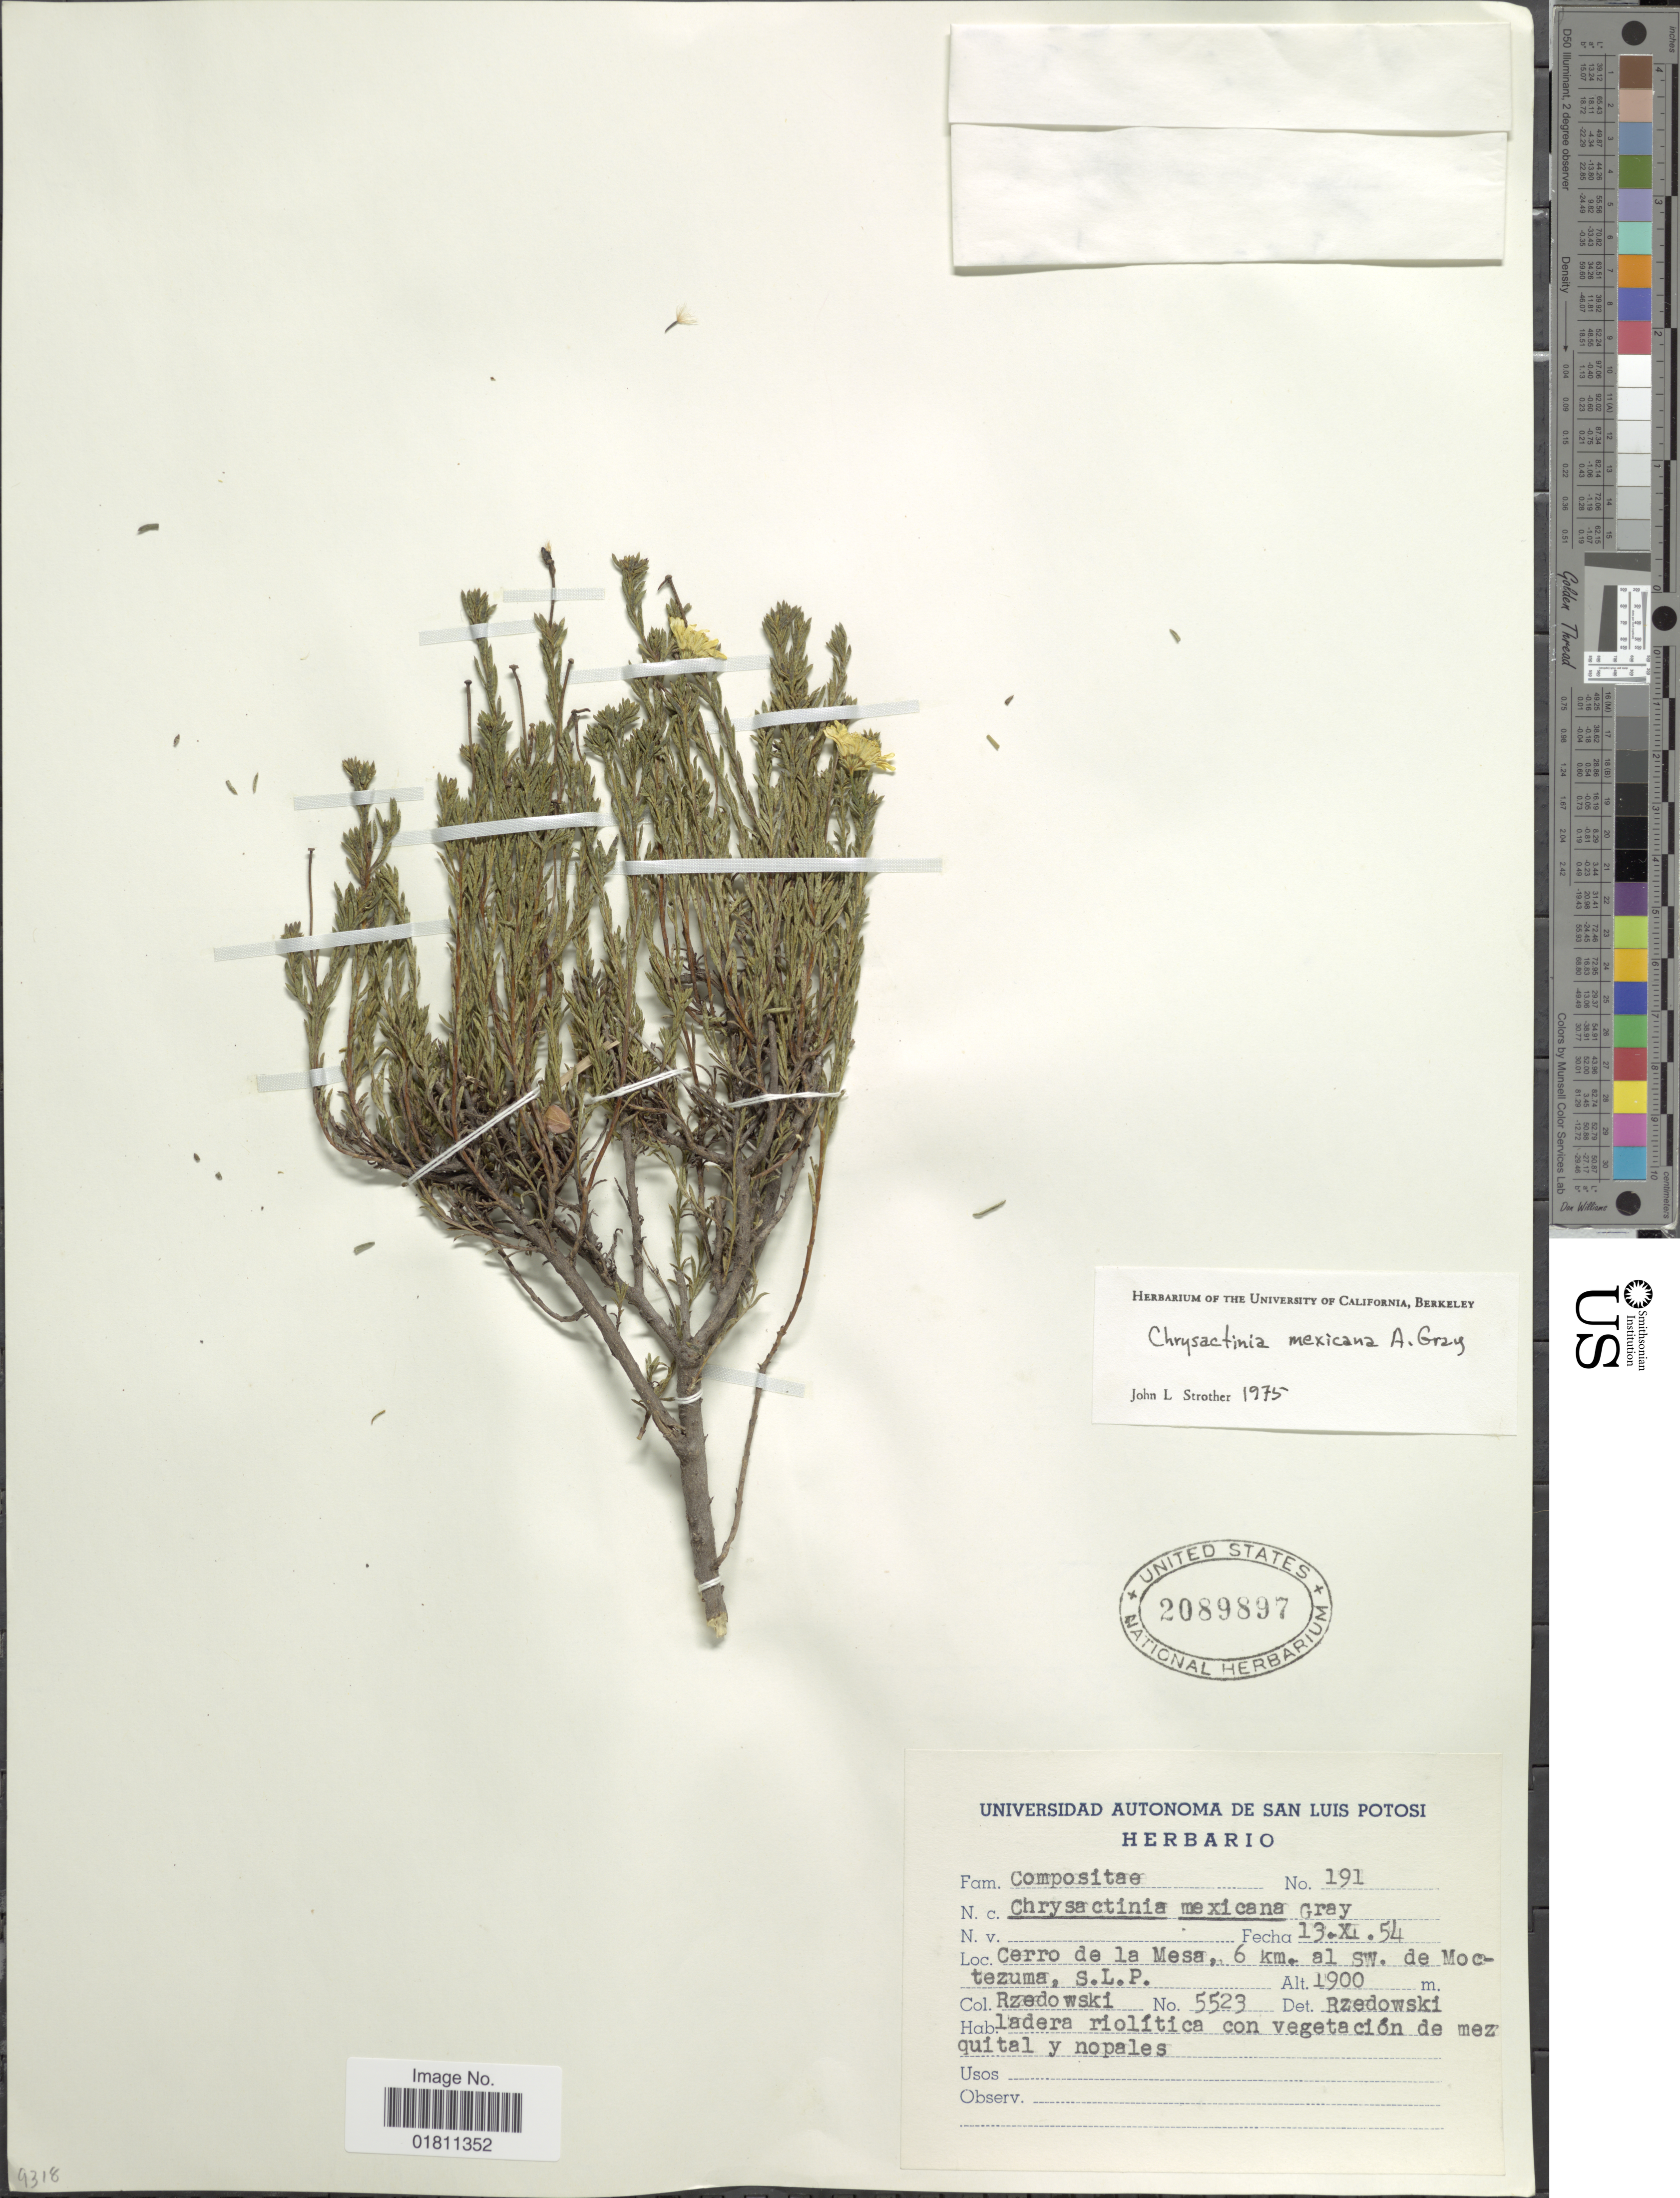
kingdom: Plantae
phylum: Tracheophyta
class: Magnoliopsida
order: Asterales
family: Asteraceae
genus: Chrysactinia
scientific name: Chrysactinia mexicana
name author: A. Gray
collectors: Rzedowski, --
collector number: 5523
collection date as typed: Transcribed d/m/y: 13/11/54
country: Mexico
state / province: San Luis Potosí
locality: Cerro de la Mesa, 6 km. al SW de Moctezuma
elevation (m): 1900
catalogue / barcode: US 2289897